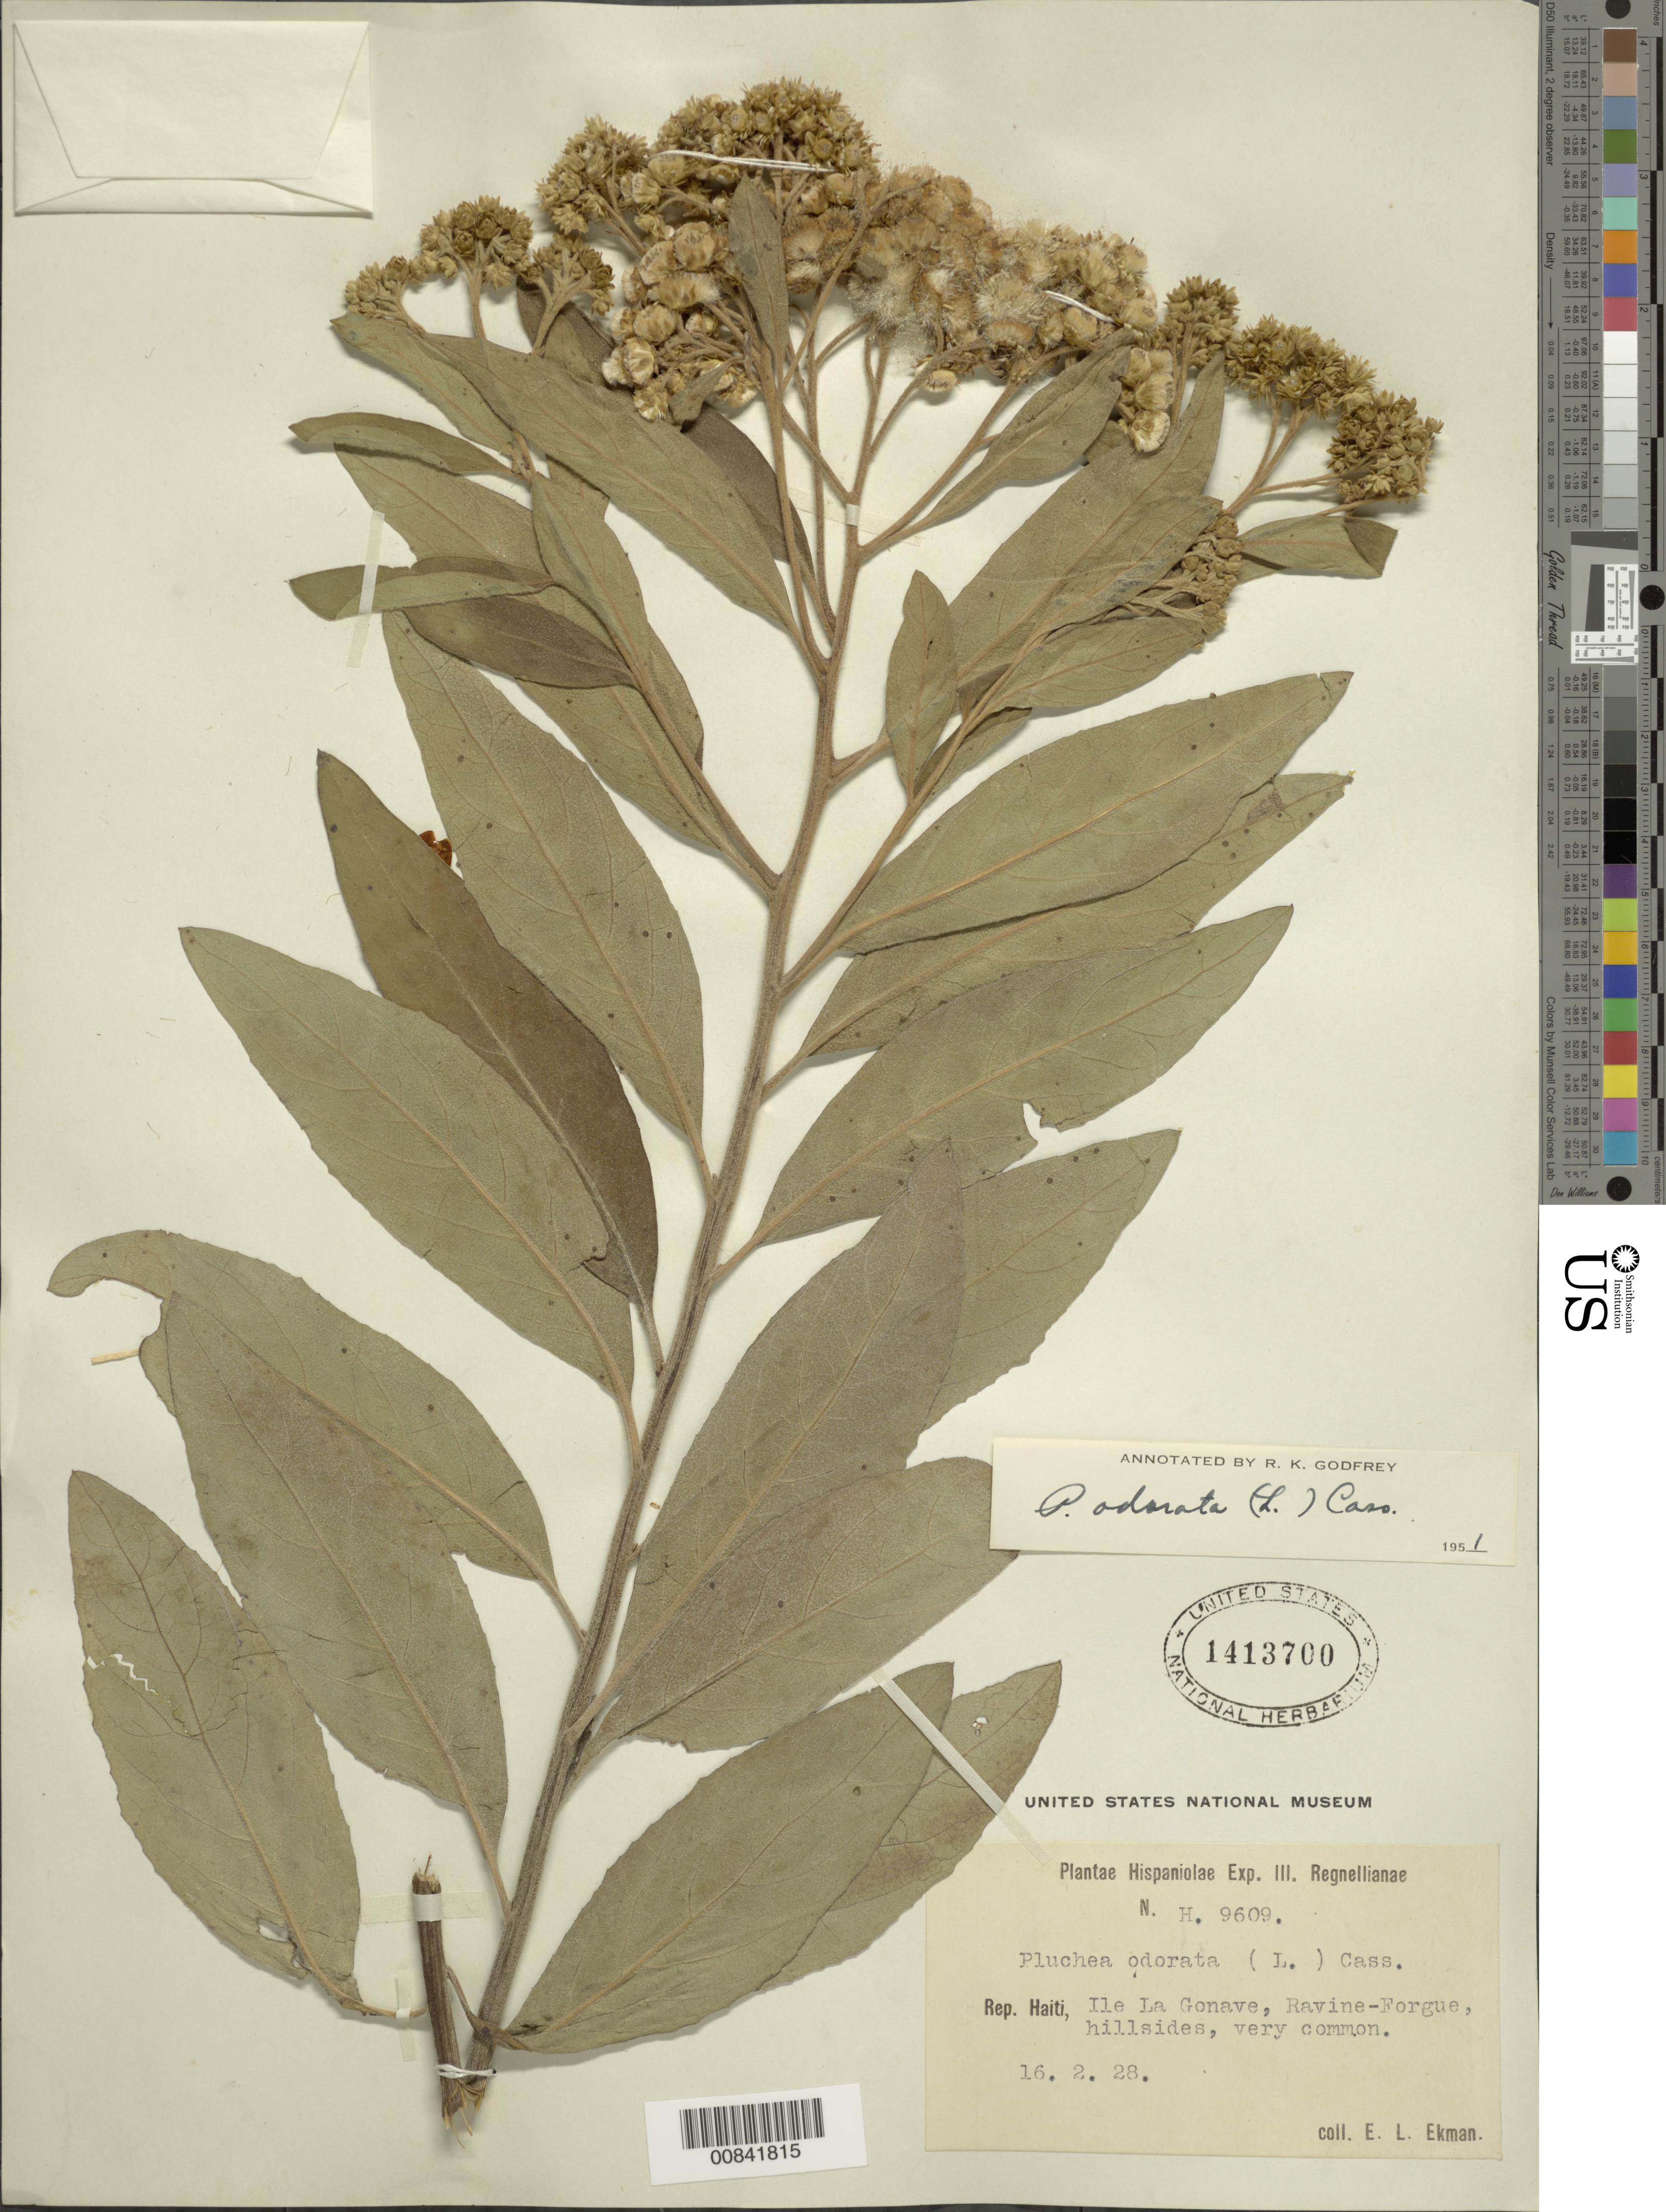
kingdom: Plantae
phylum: Tracheophyta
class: Magnoliopsida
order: Asterales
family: Asteraceae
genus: Pluchea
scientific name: Pluchea carolinensis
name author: (Jacq.) D. Don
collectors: E. L. Ekman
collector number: H 9609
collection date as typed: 16 Feb 1928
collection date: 1928-02-16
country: Haiti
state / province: Ouest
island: Île de la Gonâve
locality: Ravine-Forgue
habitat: Hillsides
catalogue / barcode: US 1413700